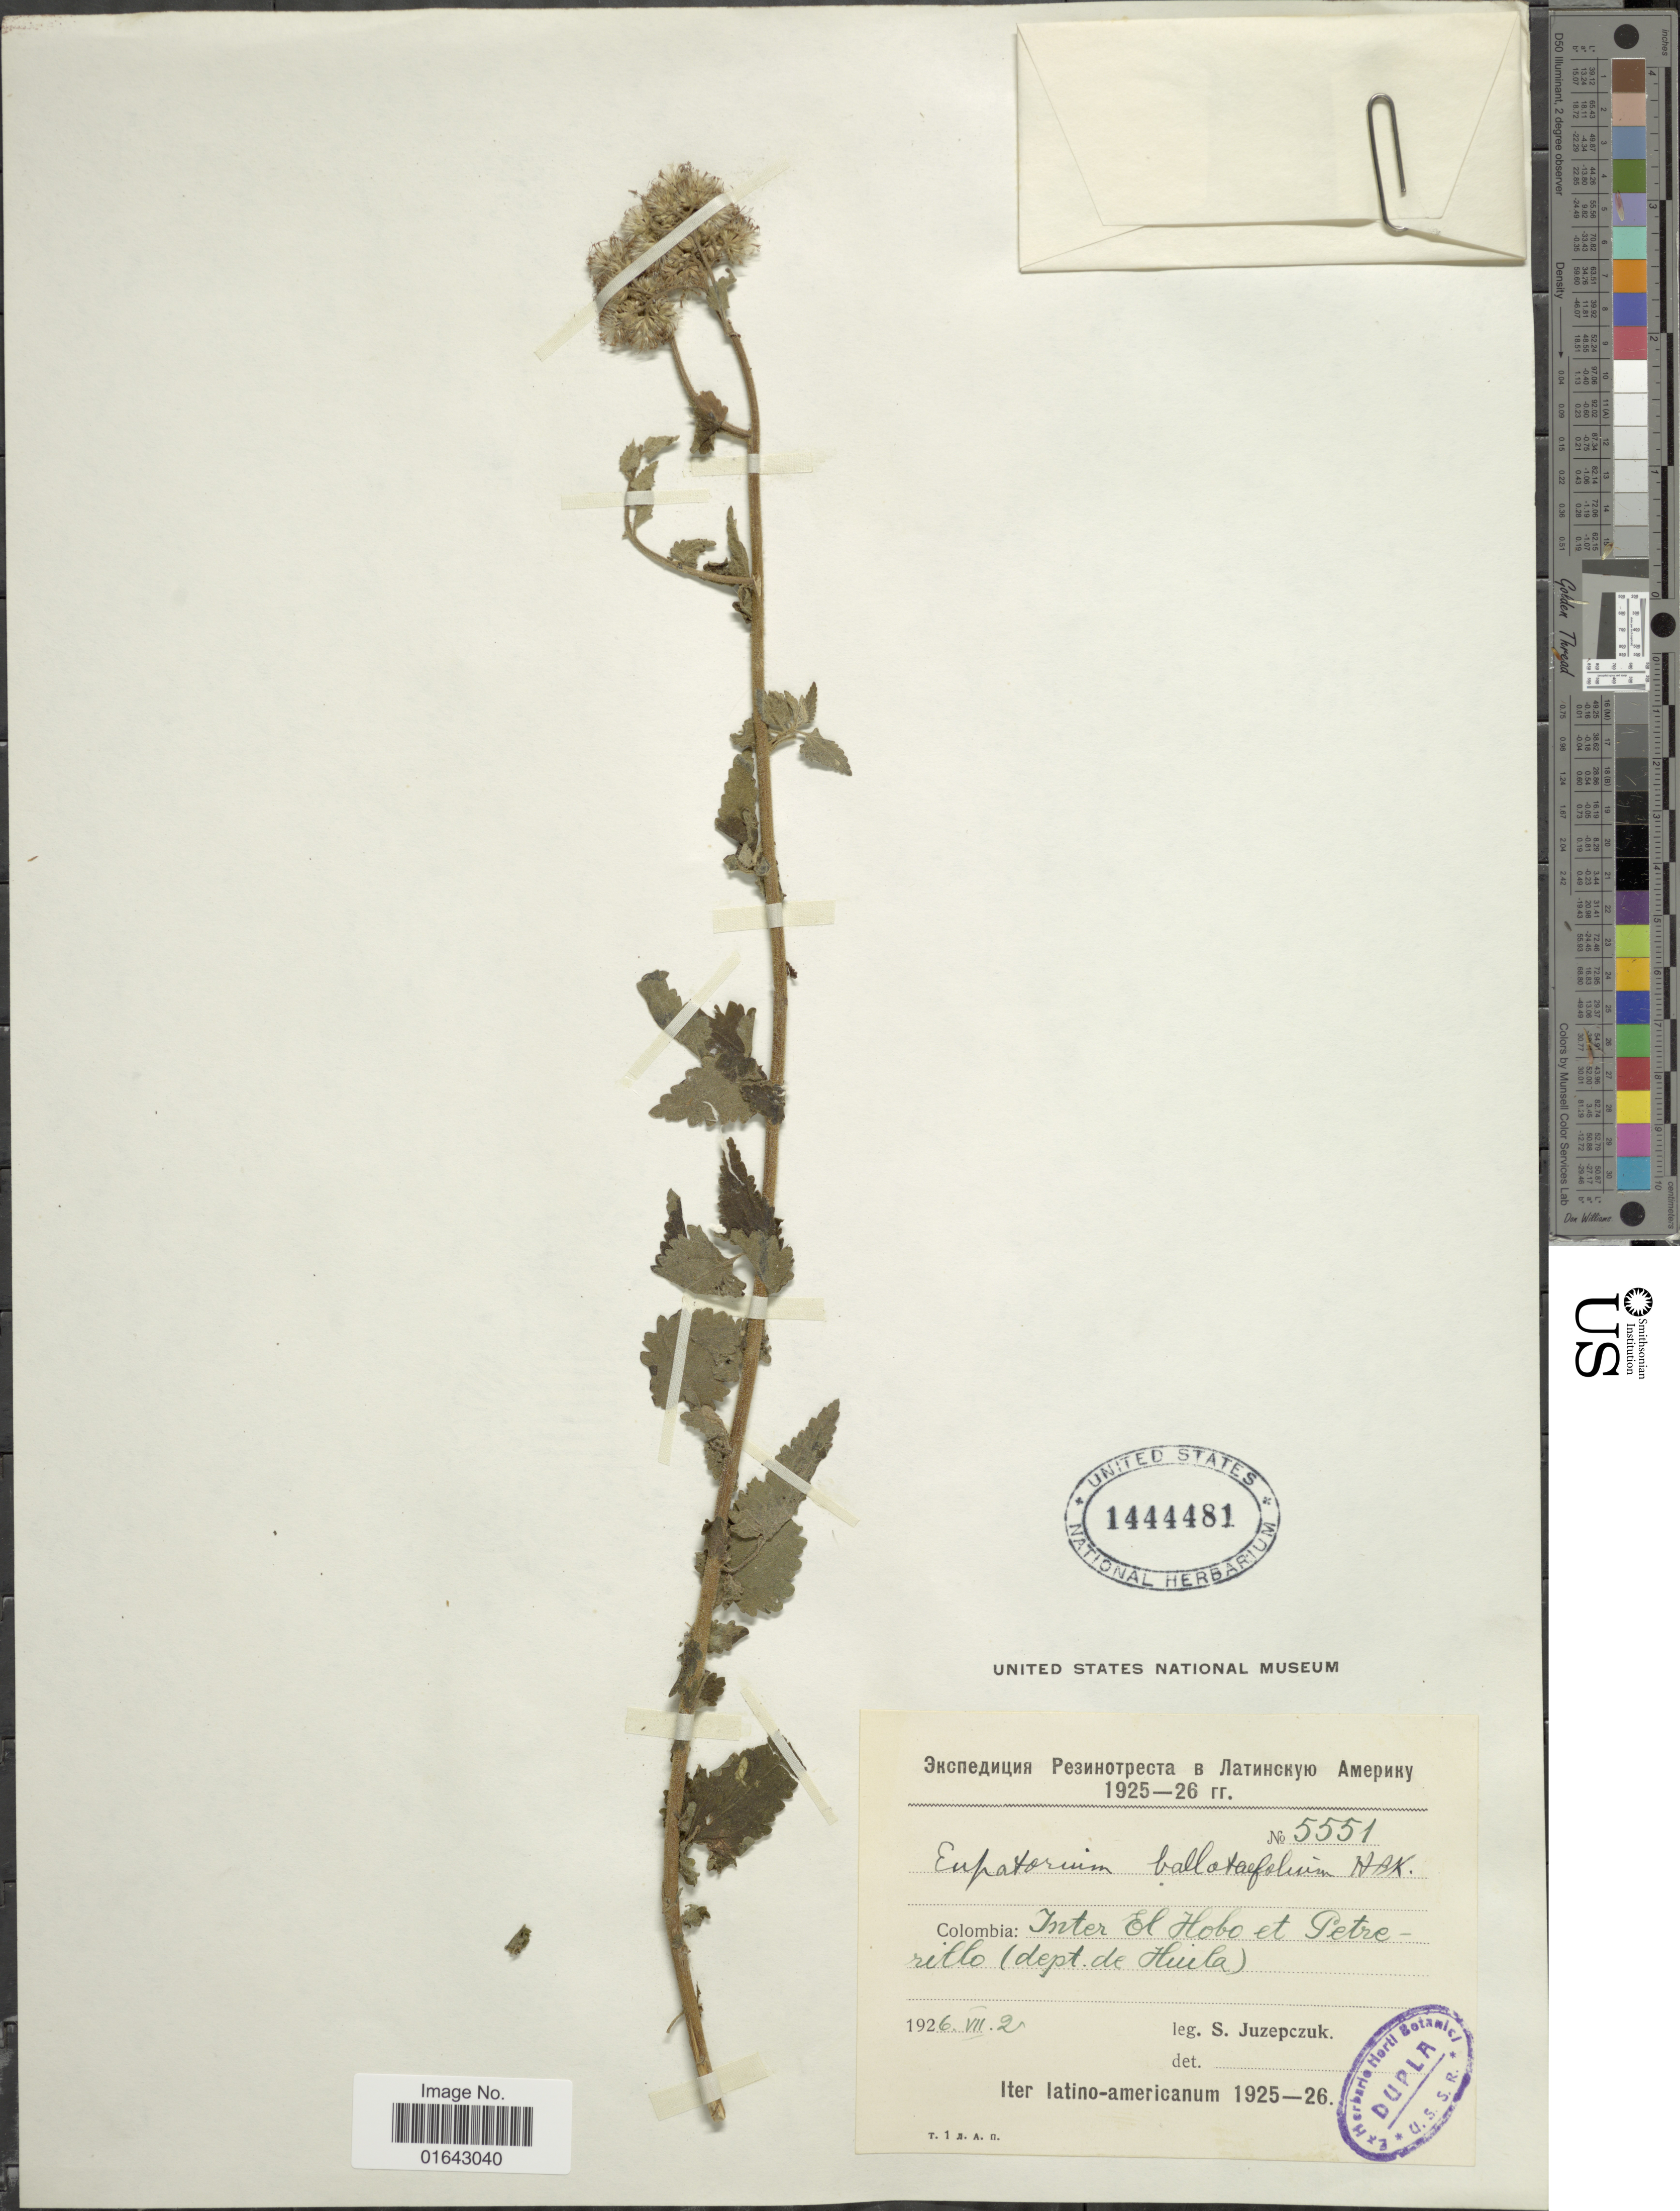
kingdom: Plantae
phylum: Tracheophyta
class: Magnoliopsida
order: Asterales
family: Asteraceae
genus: Conocliniopsis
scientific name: Conocliniopsis prasiifolia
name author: (DC.) R.M. King & H. Rob.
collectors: S. V. Juzepczuk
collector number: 5551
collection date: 1926-07-02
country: Colombia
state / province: Huila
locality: Inter El Hobo et Petre - rillo (dept. de Huila)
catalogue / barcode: US 1444481